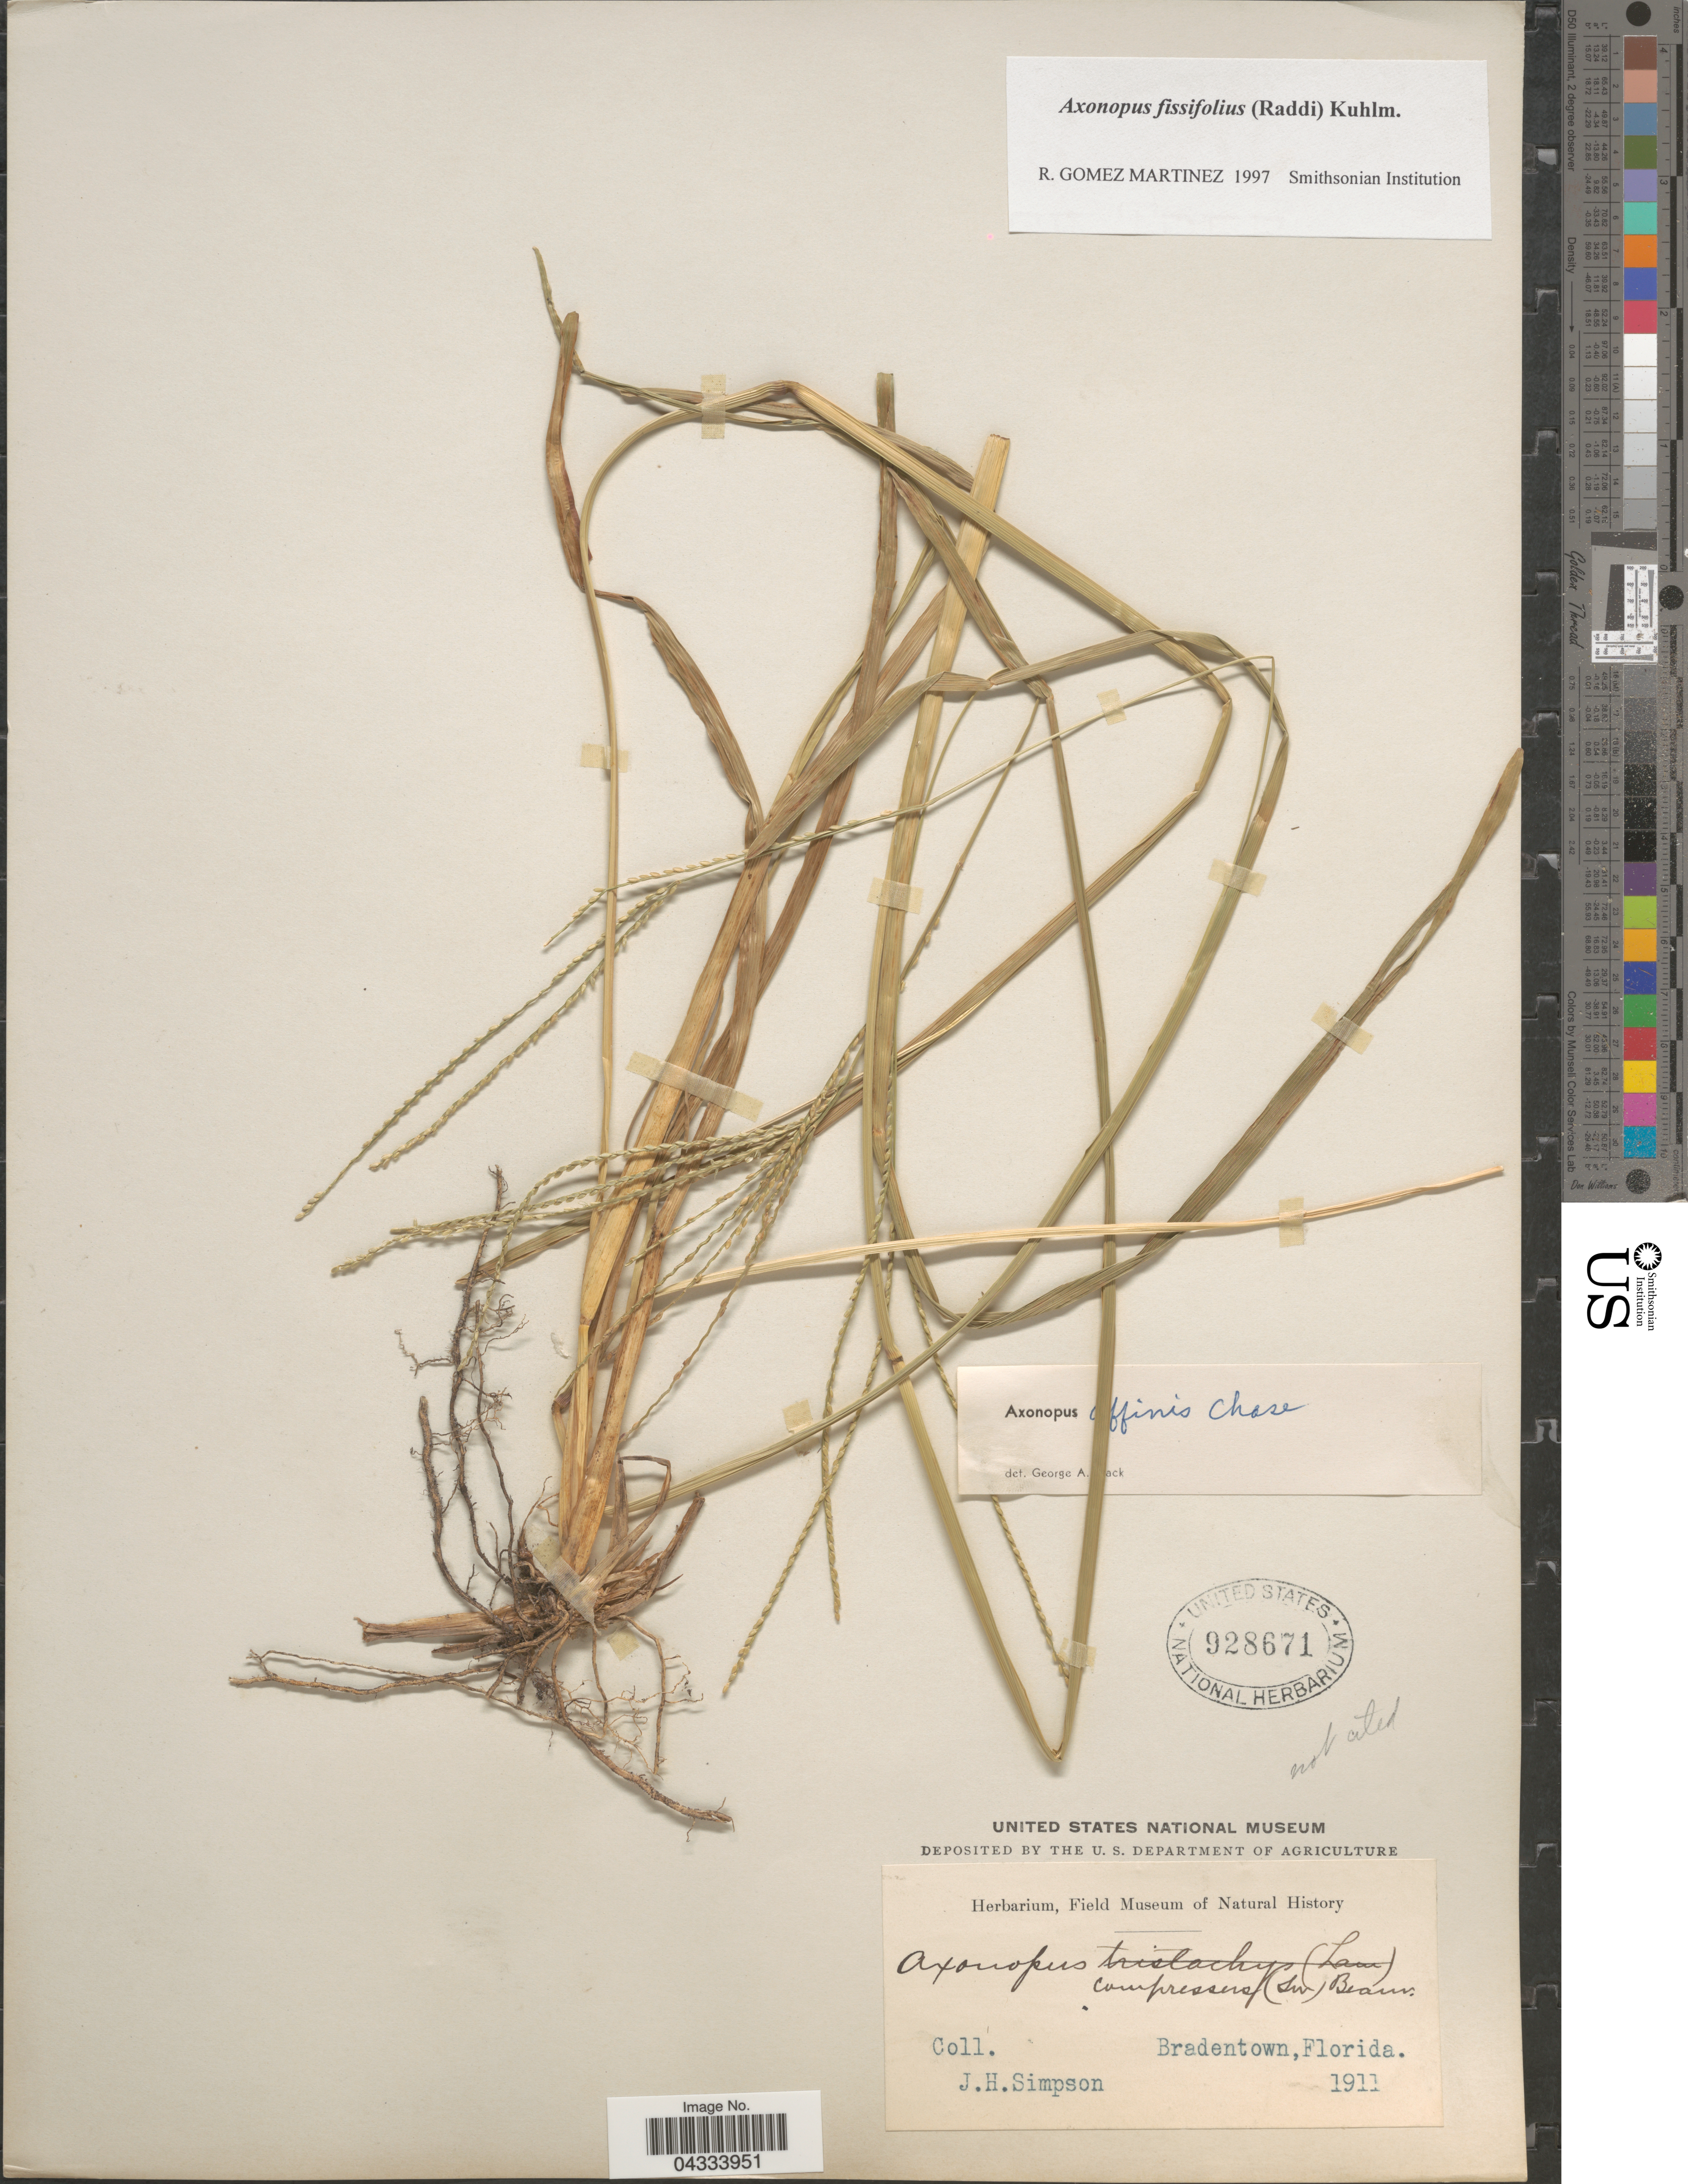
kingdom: Plantae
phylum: Tracheophyta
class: Liliopsida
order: Poales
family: Poaceae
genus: Axonopus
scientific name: Axonopus fissifolius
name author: (Raddi) Kuhlm.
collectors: J. H. Simpson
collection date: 1911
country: United States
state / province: Florida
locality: Bradentown.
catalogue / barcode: US 928671